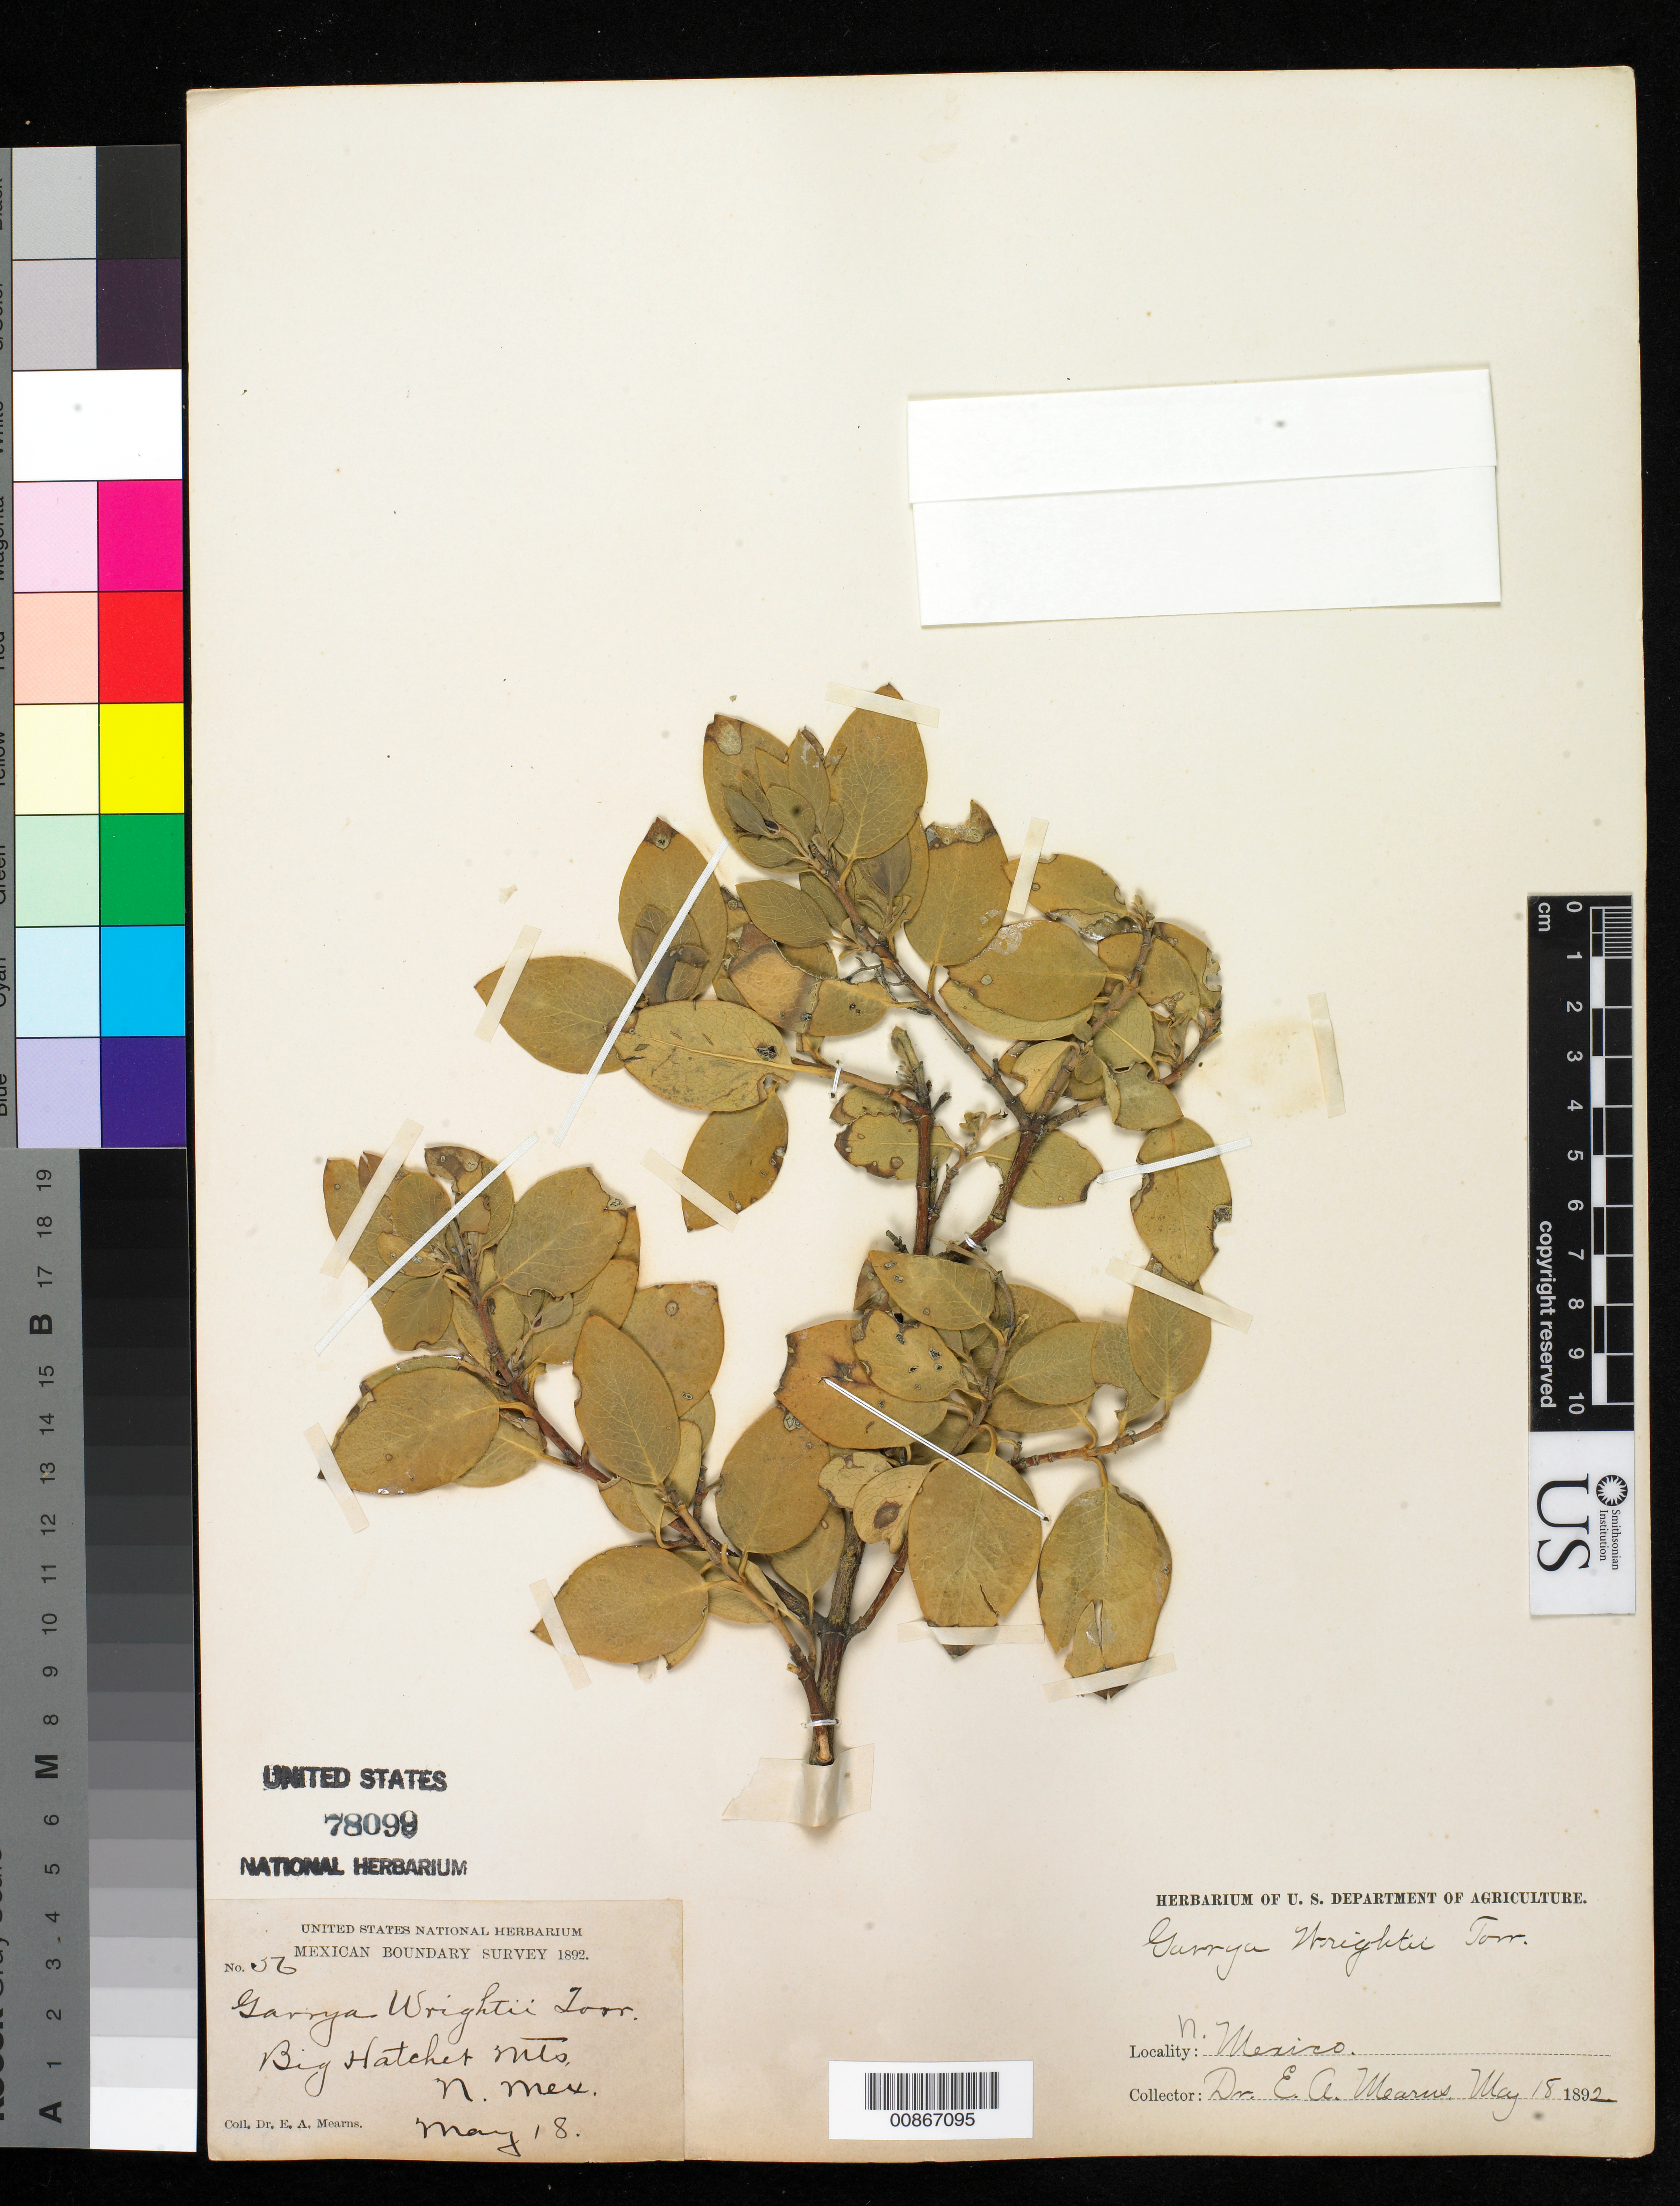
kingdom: Plantae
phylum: Tracheophyta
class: Magnoliopsida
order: Garryales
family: Garryaceae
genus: Garrya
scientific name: Garrya wrightii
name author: Torr.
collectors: E. A. Mearns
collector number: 56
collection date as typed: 18 May 1892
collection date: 1892-05-18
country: United States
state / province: New Mexico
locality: Big Hatchet Mts., New Mexico.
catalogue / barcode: US 78099